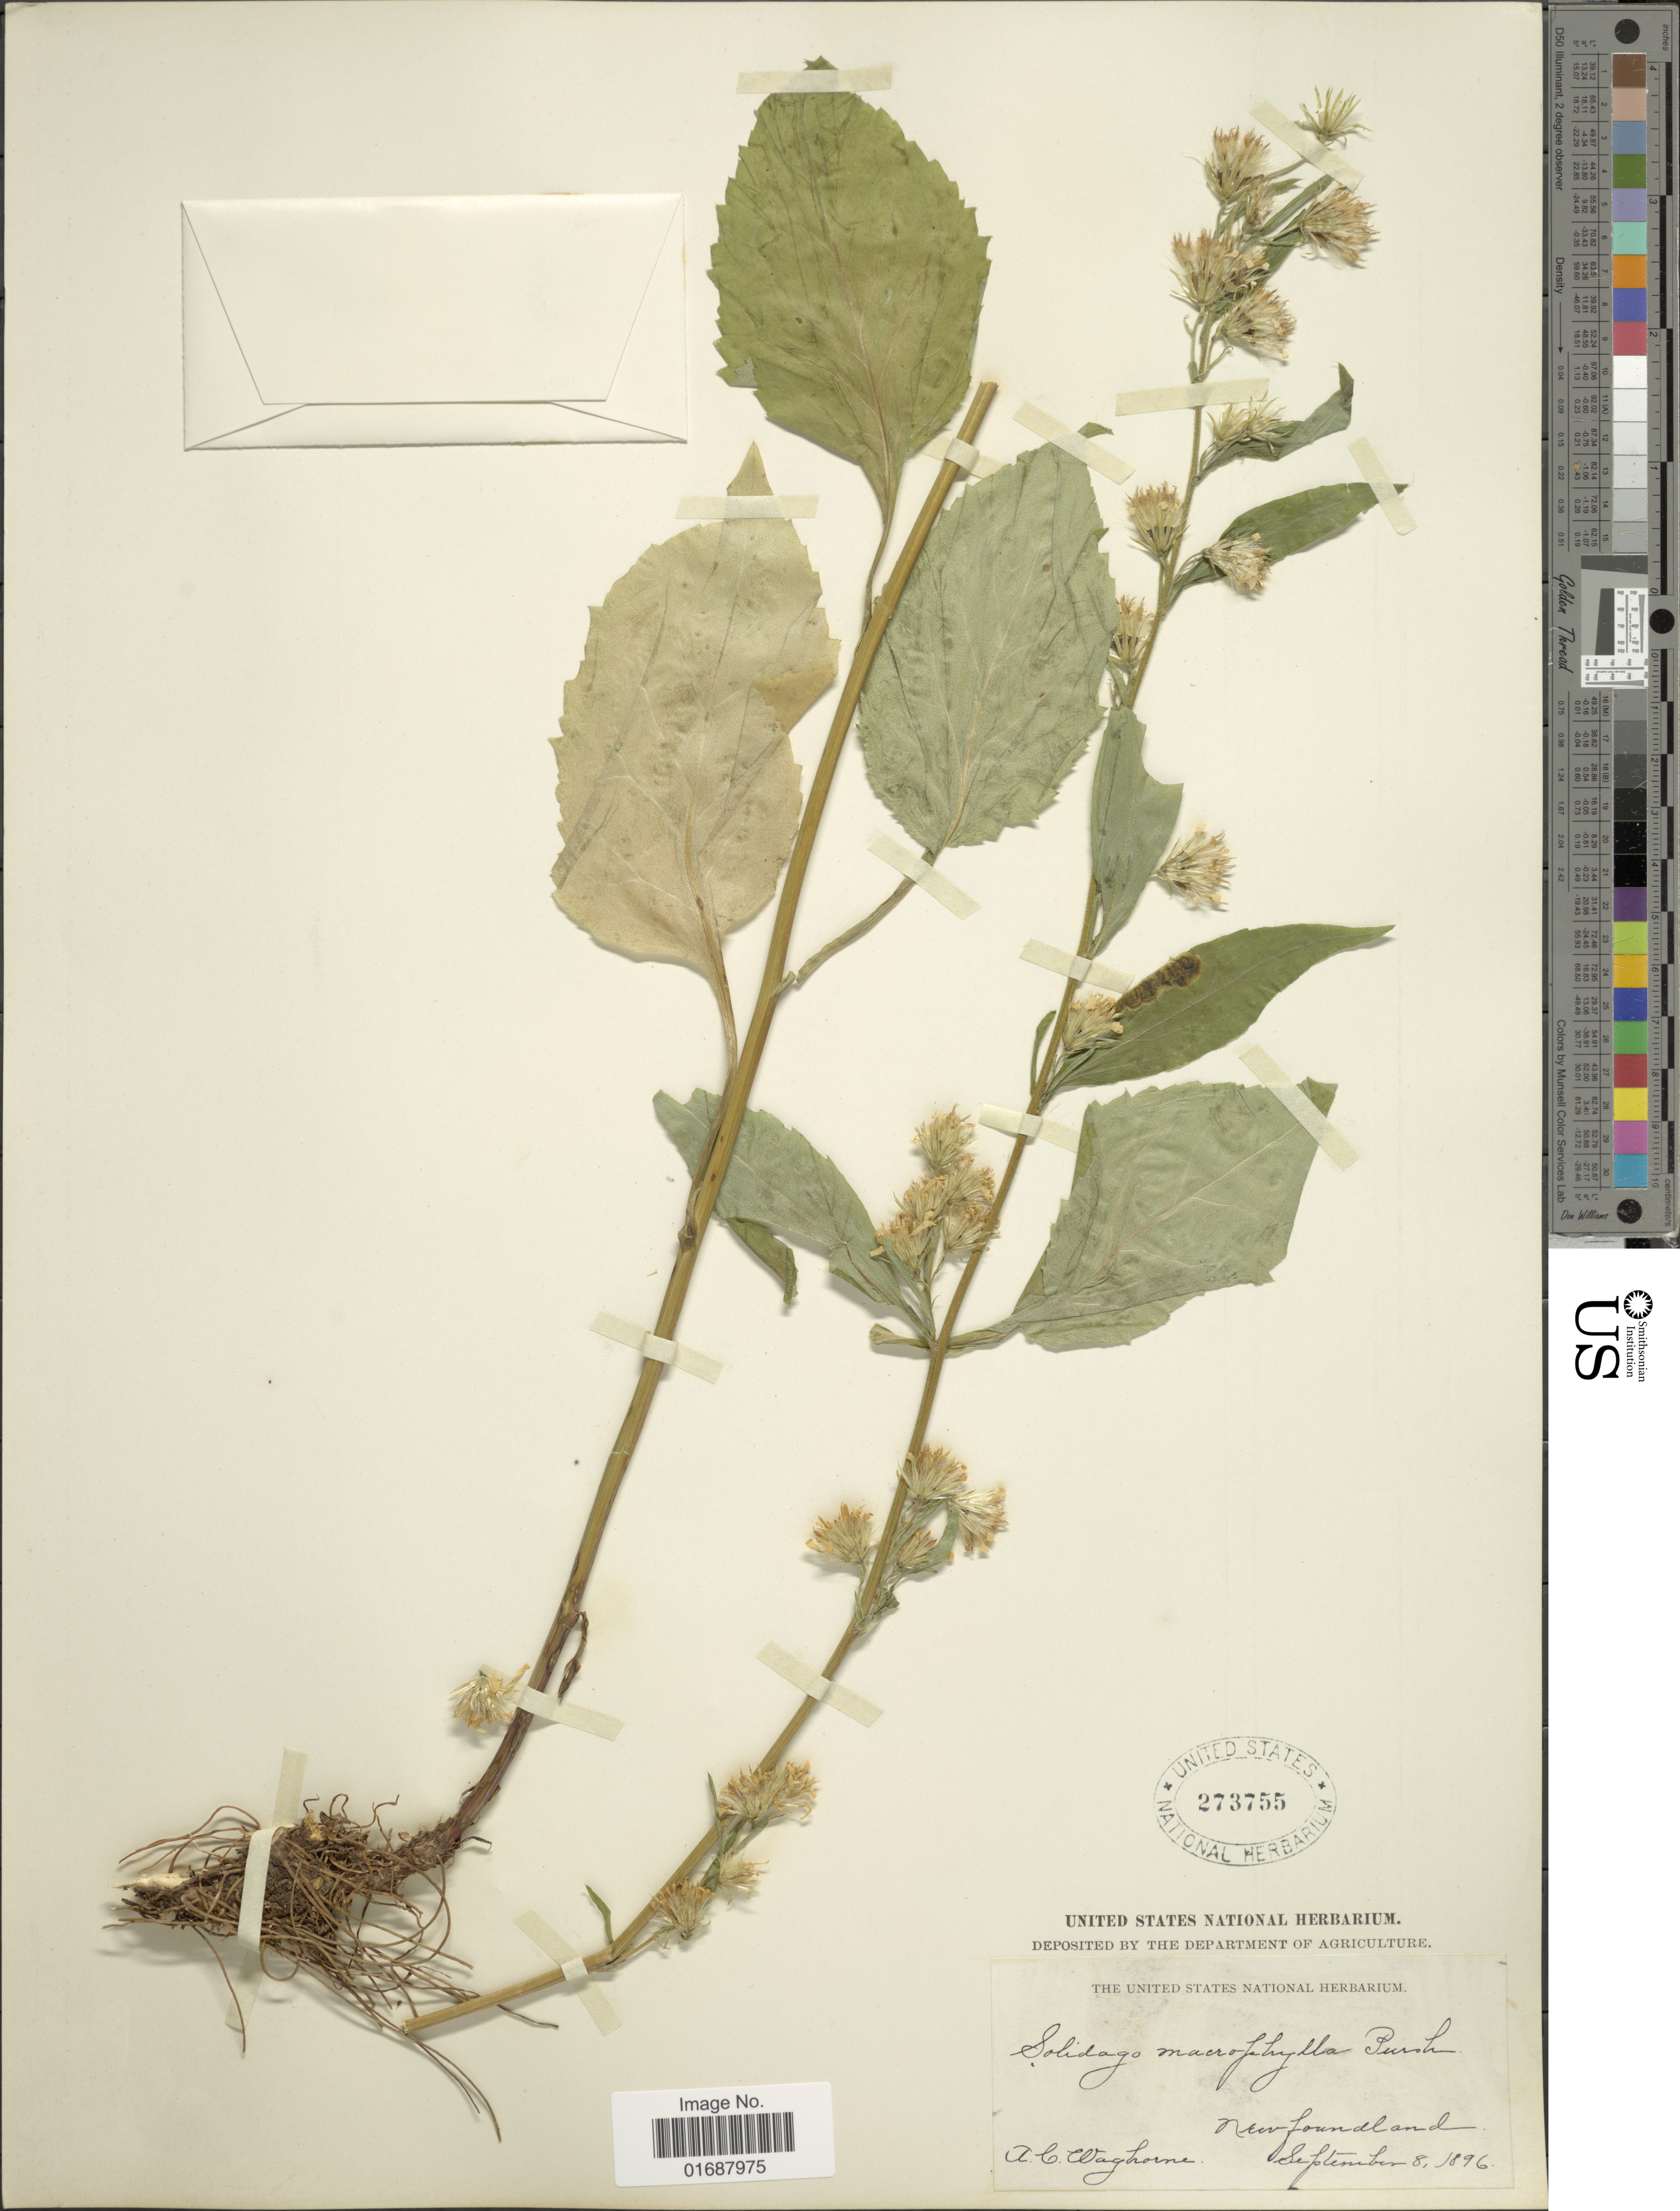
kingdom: Plantae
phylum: Tracheophyta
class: Magnoliopsida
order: Asterales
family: Asteraceae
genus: Solidago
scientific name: Solidago macrophylla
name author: Banks ex Pursh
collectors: A. Waghorne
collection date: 1896-09-08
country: Canada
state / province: Newfoundland and Labrador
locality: Newfoundland.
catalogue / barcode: US 273755